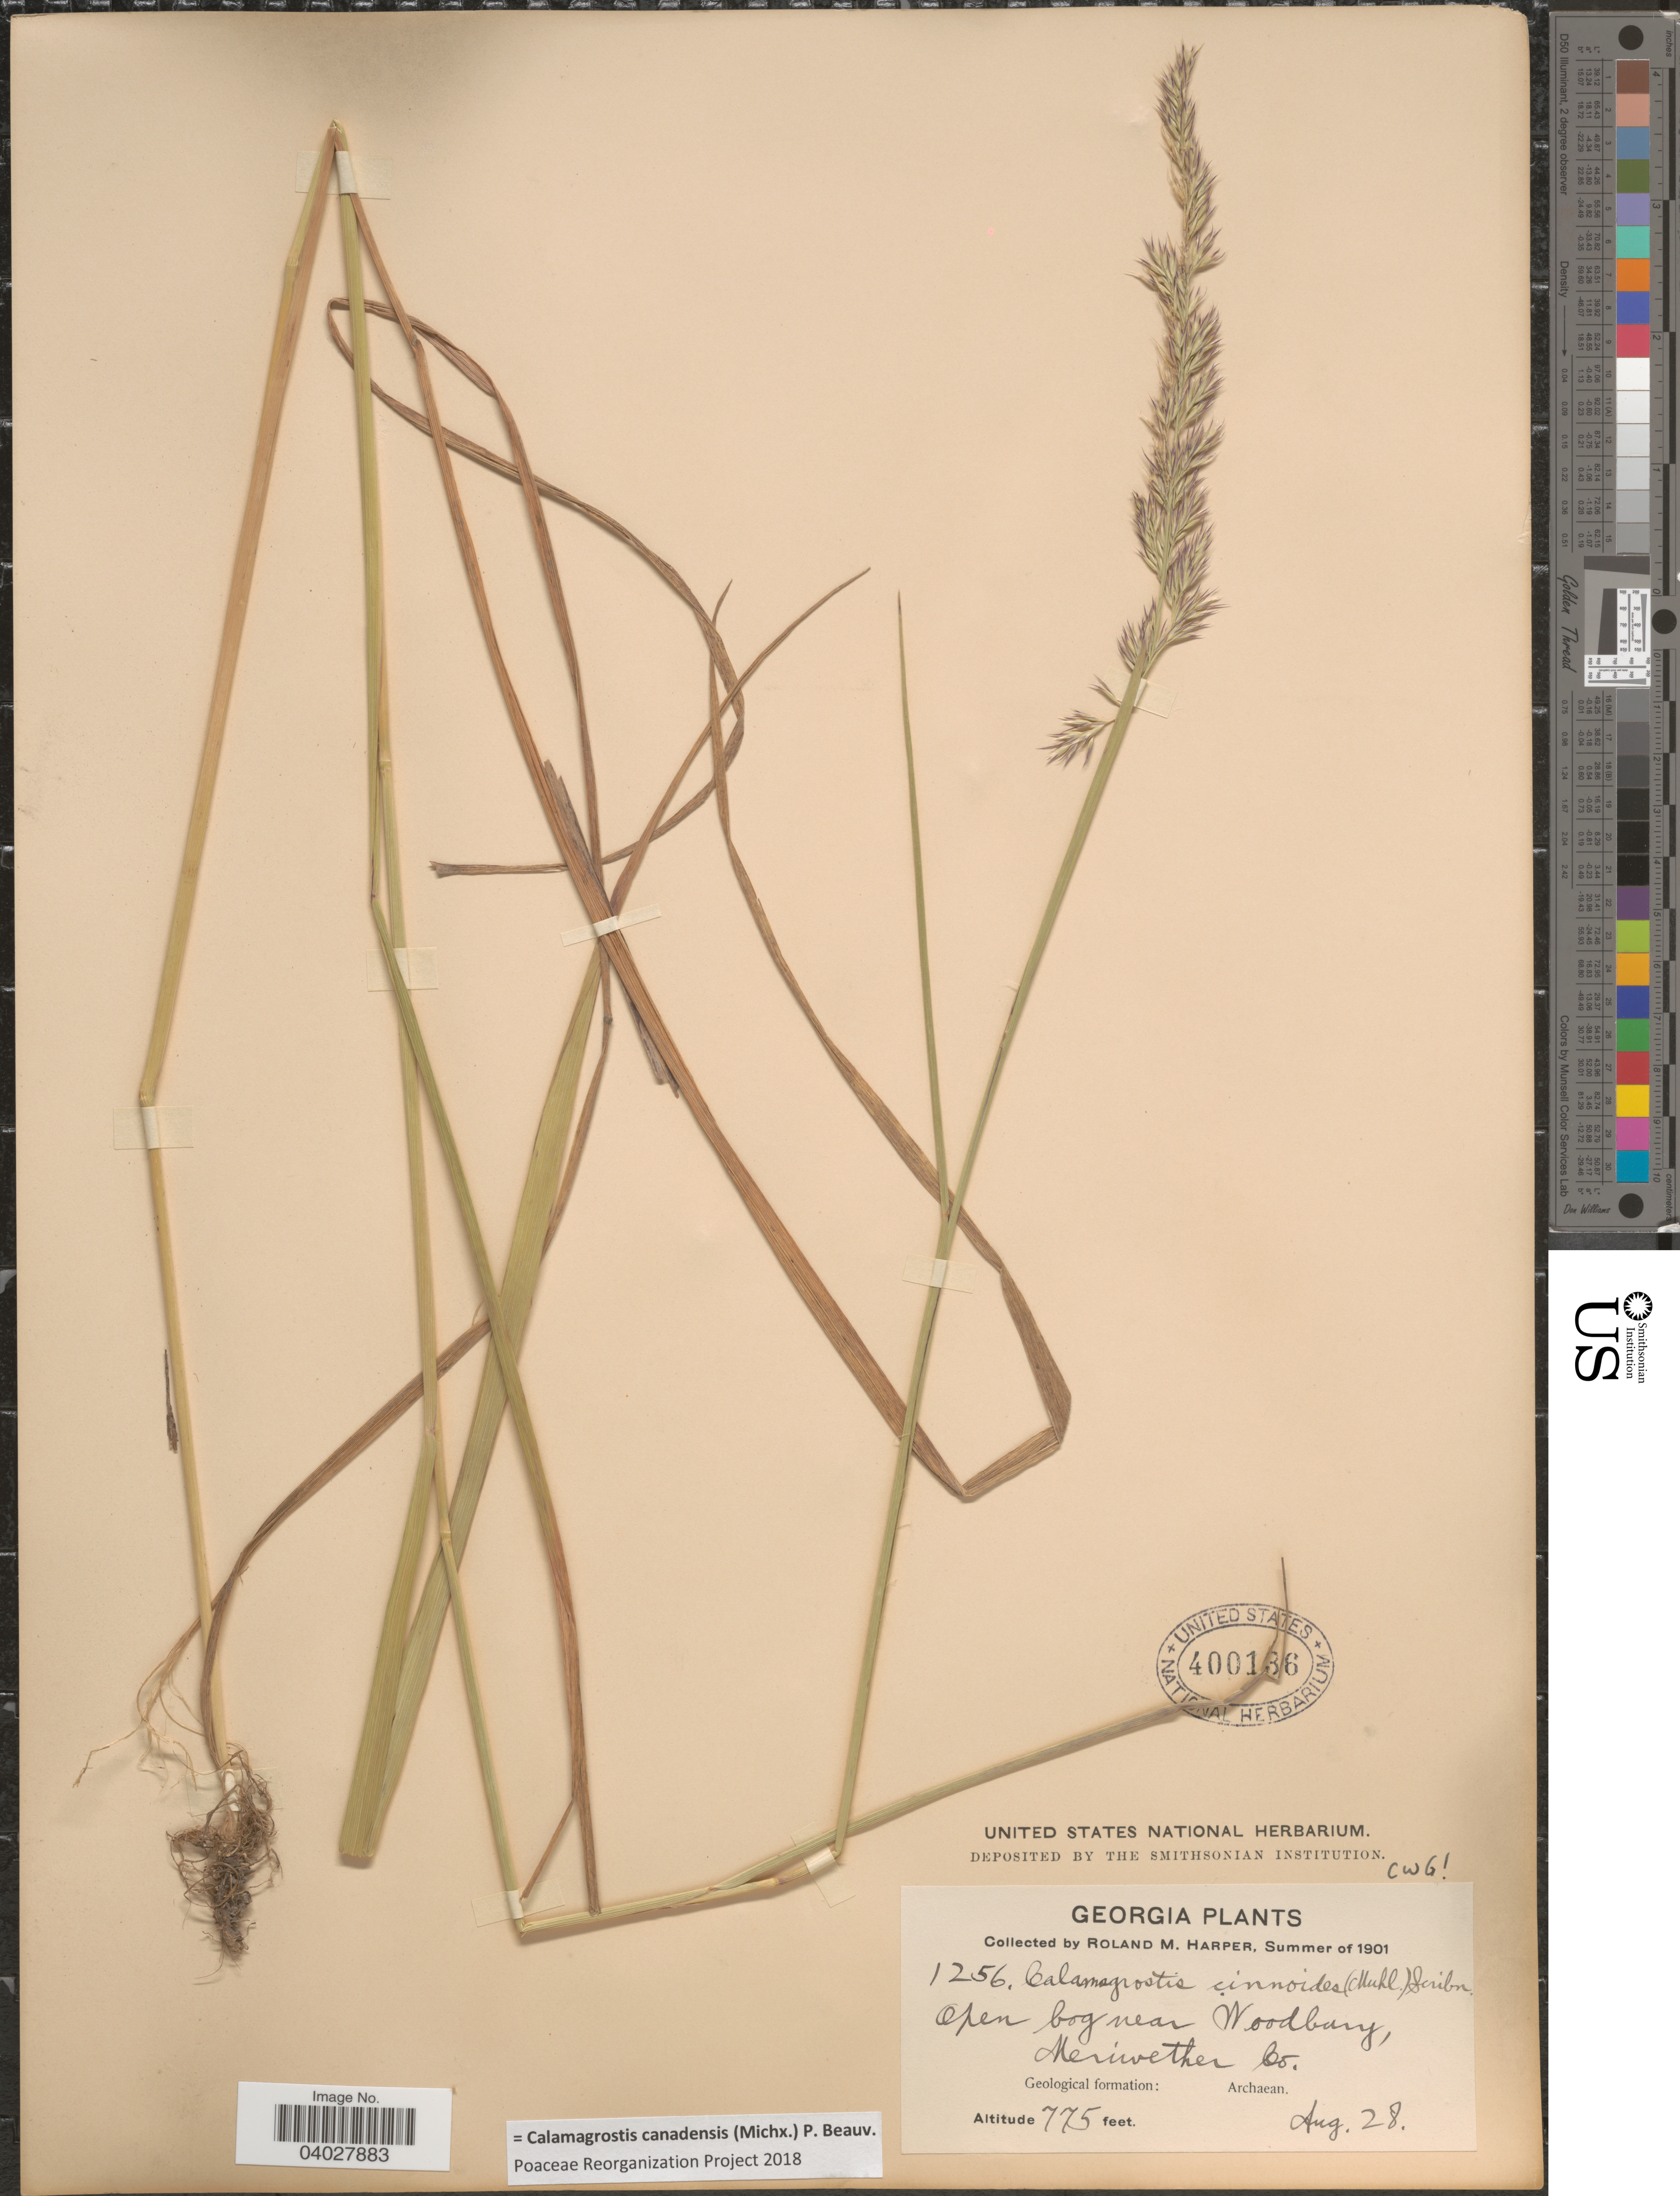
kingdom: Plantae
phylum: Tracheophyta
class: Liliopsida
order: Poales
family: Poaceae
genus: Calamagrostis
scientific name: Calamagrostis canadensis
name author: (Michx.) P. Beauv.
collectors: R. M. Harper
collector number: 1256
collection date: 1901-08-28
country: United States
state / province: Georgia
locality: Open bog near Woodbury, Meriwether Co. Geological formation: Archaean.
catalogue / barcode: US 400136